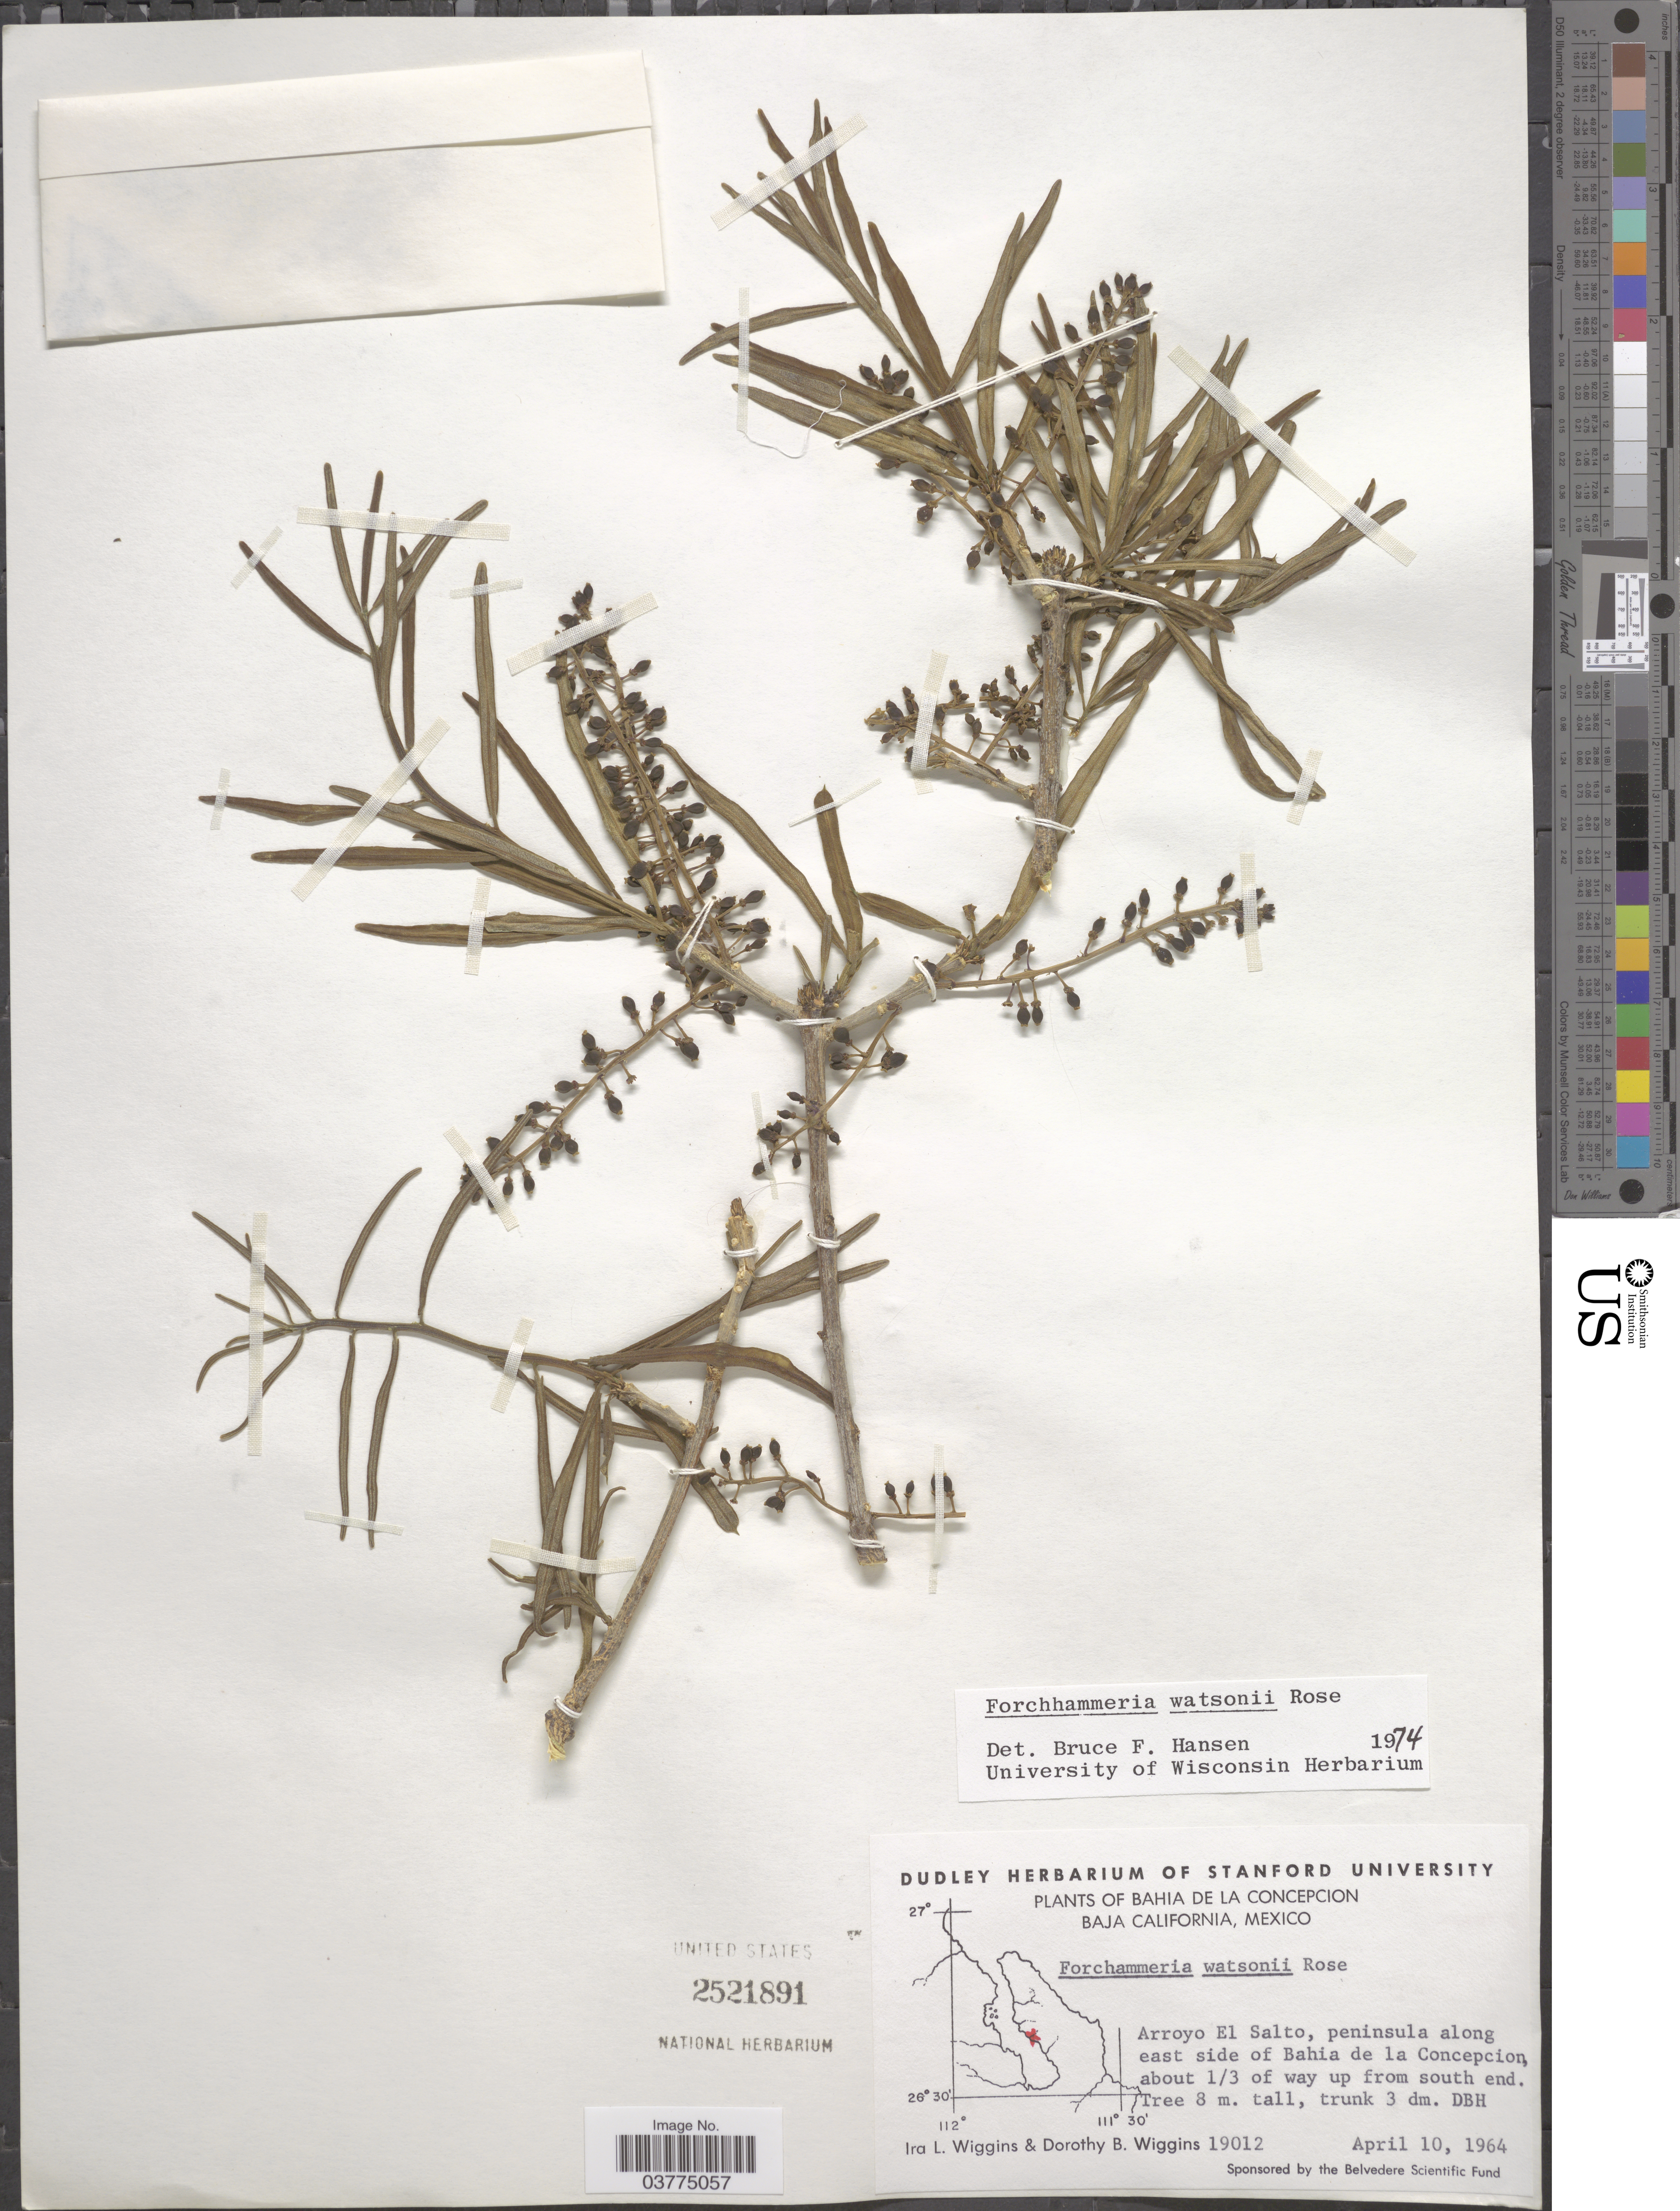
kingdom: Plantae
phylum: Tracheophyta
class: Magnoliopsida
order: Brassicales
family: Stixaceae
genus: Forchhammeria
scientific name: Forchhammeria watsonii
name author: Rose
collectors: I. L. Wiggins & D. B. Wiggins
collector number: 19012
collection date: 1964-04-10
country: Mexico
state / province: Baja California Sur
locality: Bahia de la Concepcion. Arroyo El Salto, peninsula along east side of Bahia de la Concepcion, about 1/3 of way up from south end.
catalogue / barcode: US 2521891